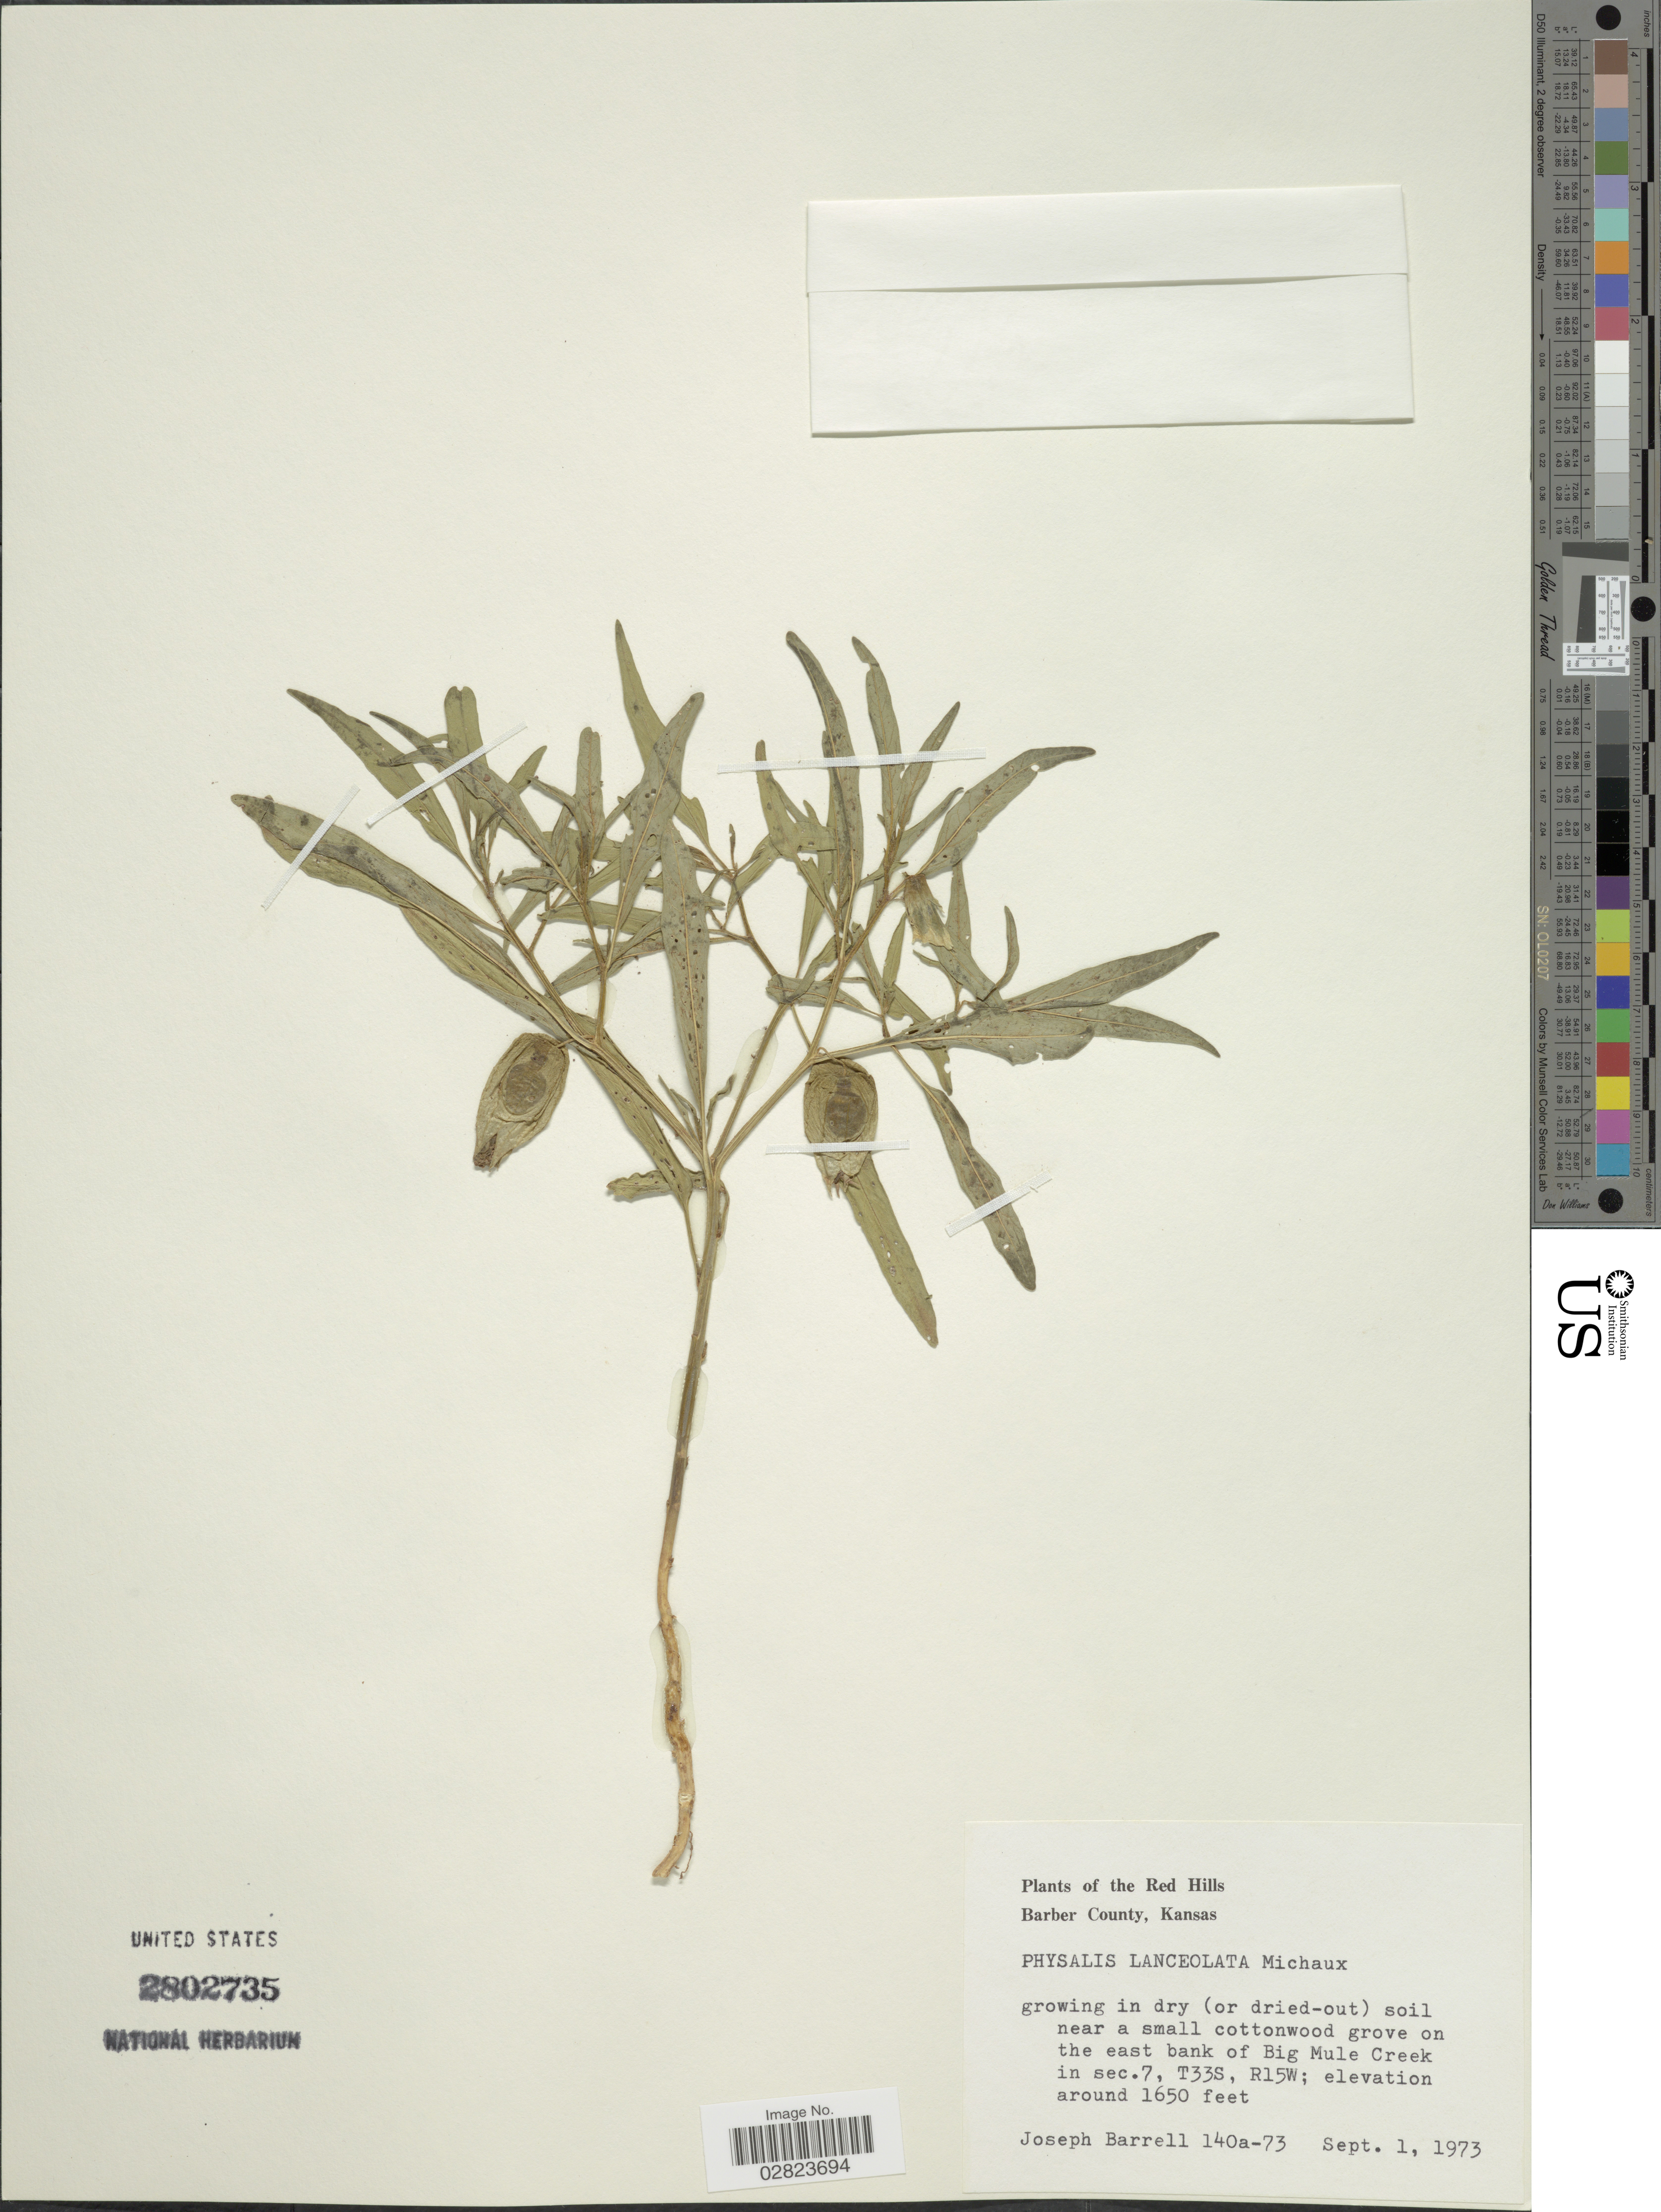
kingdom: Plantae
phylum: Tracheophyta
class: Magnoliopsida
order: Solanales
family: Solanaceae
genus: Physalis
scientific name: Physalis lanceolata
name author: Michx.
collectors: J. Barrell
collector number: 140a-73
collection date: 1973-09-01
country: United States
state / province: Kansas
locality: Red Hills. Barber County. Near a small cottonwood grove on the east bank of Big Mule Creek in sec.7, T33S, R15W.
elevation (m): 503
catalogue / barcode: US 2802735